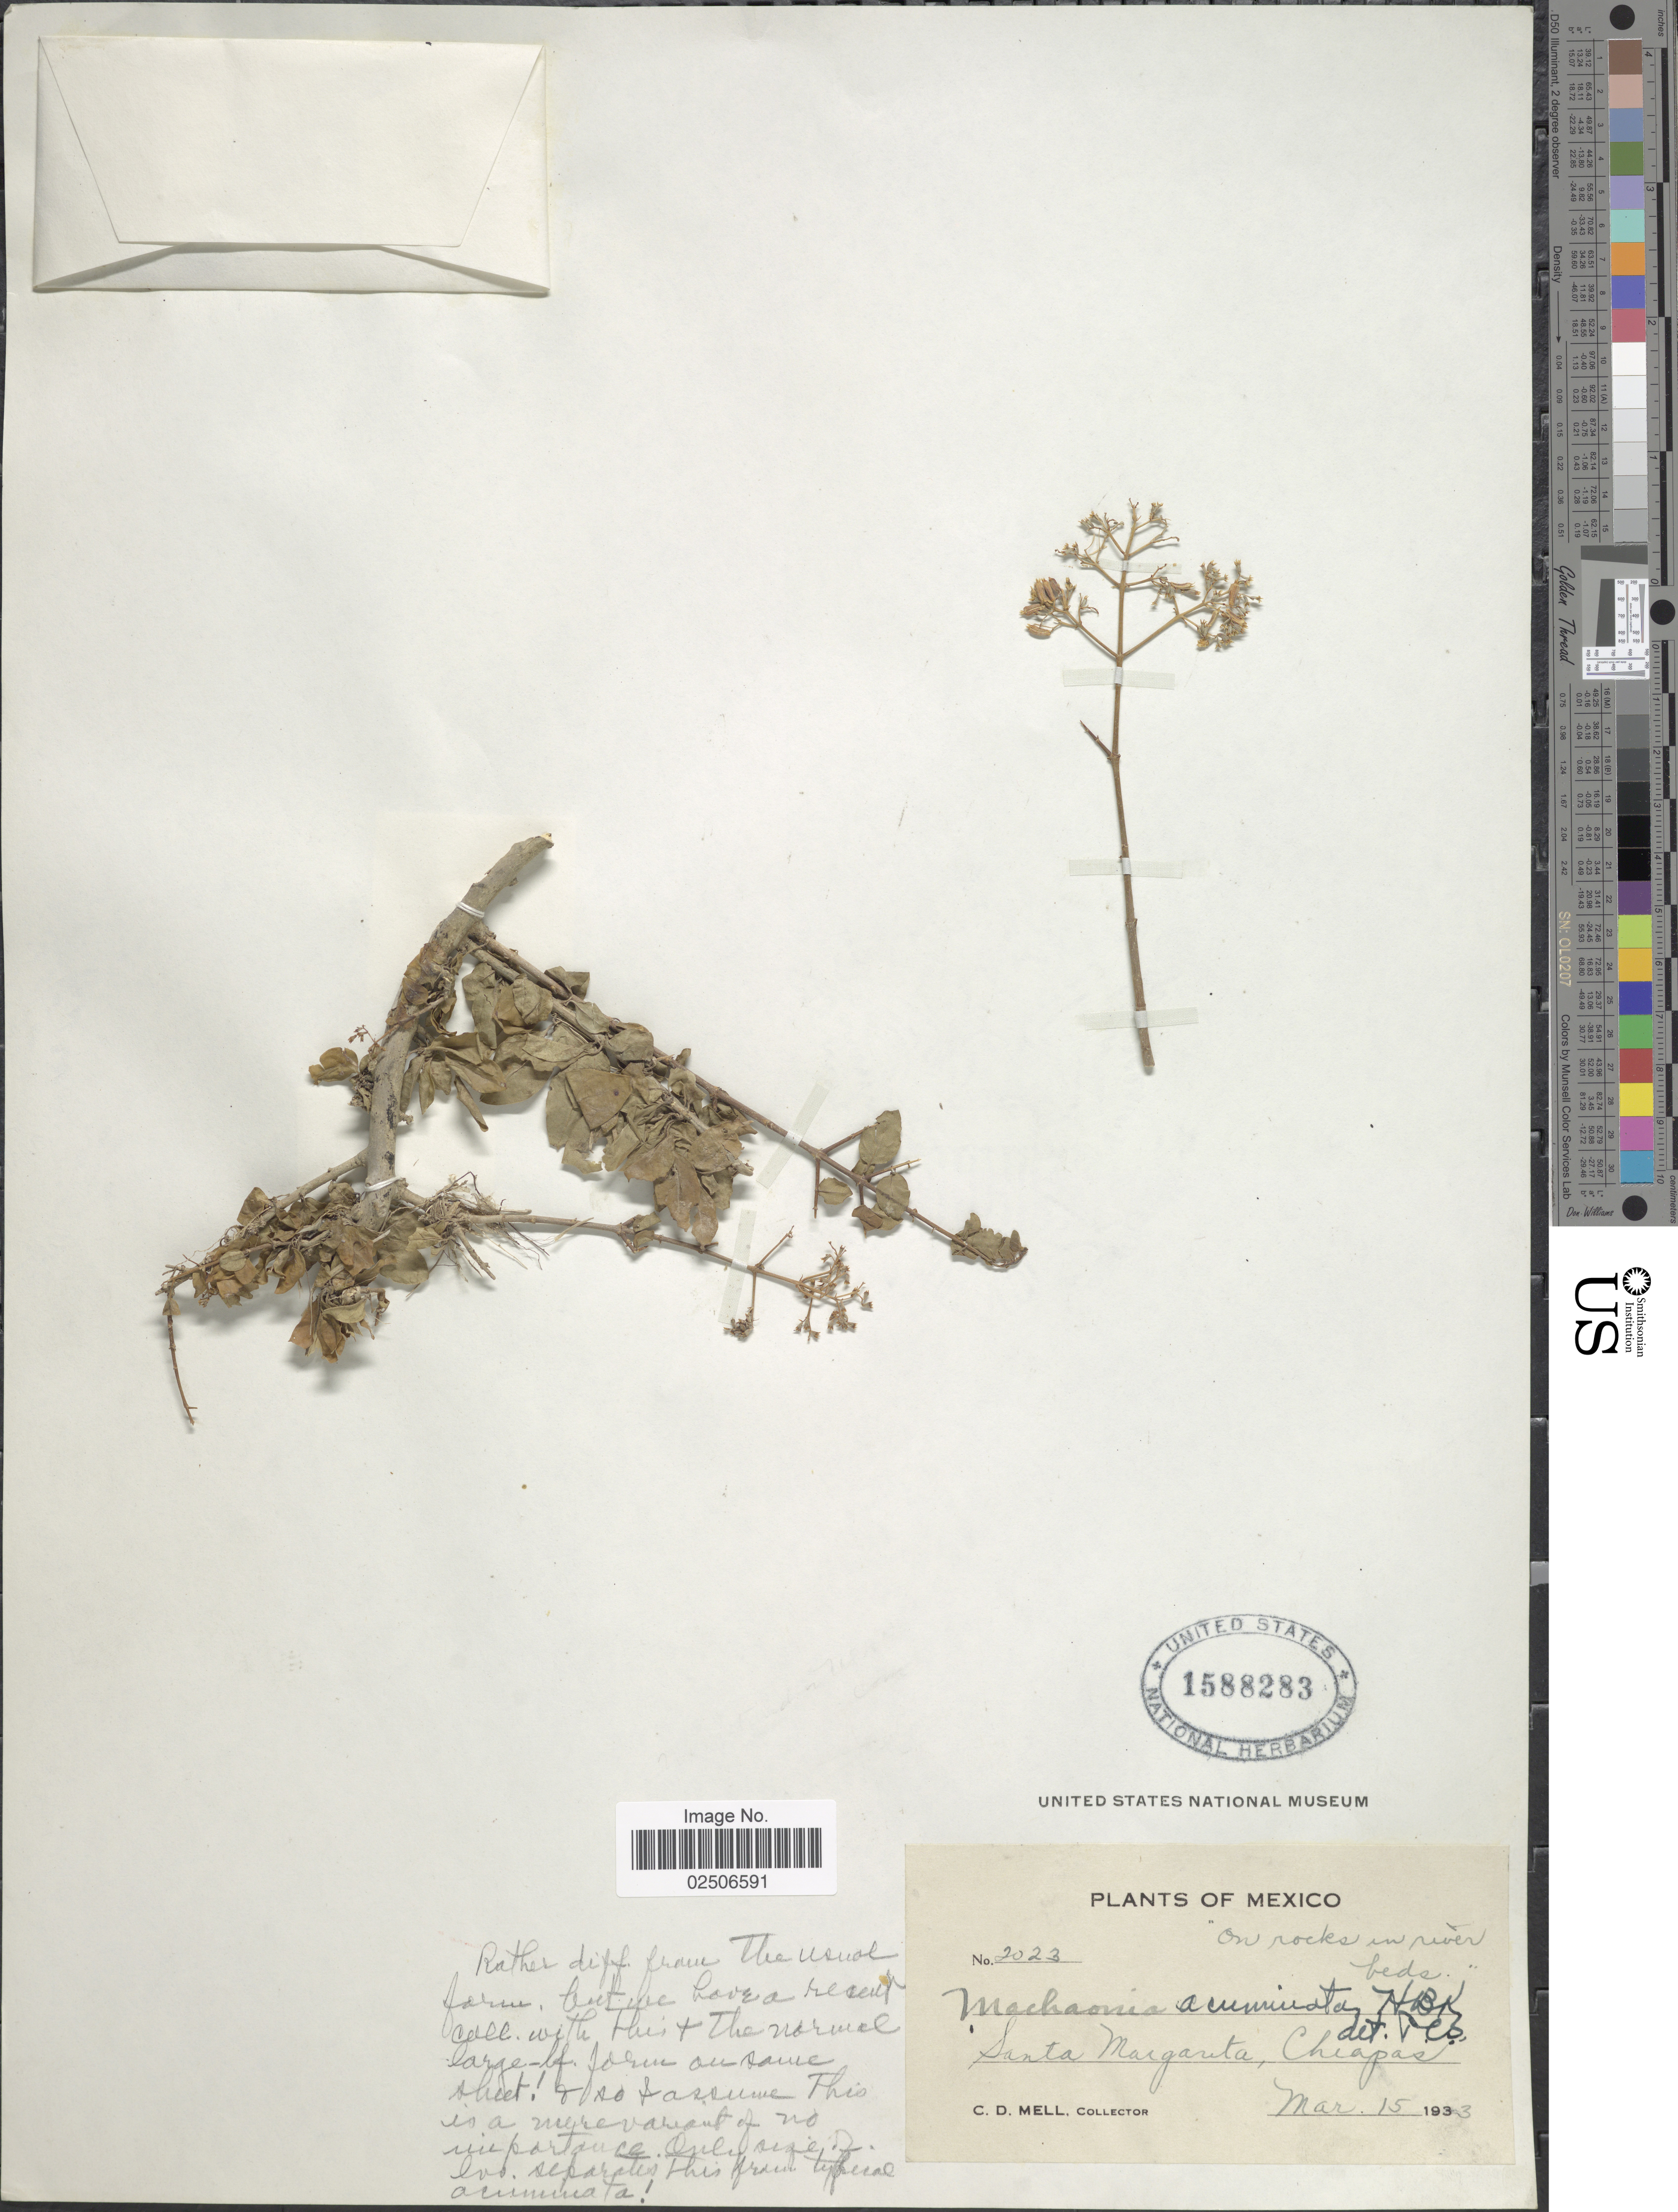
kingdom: Plantae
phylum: Tracheophyta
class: Magnoliopsida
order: Gentianales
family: Rubiaceae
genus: Machaonia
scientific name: Machaonia acuminata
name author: Bonpl.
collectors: C. D. Mell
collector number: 2023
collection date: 1933-03-15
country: Mexico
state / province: Chiapas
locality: Santa Margarita, on rocks in river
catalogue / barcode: US 1588283